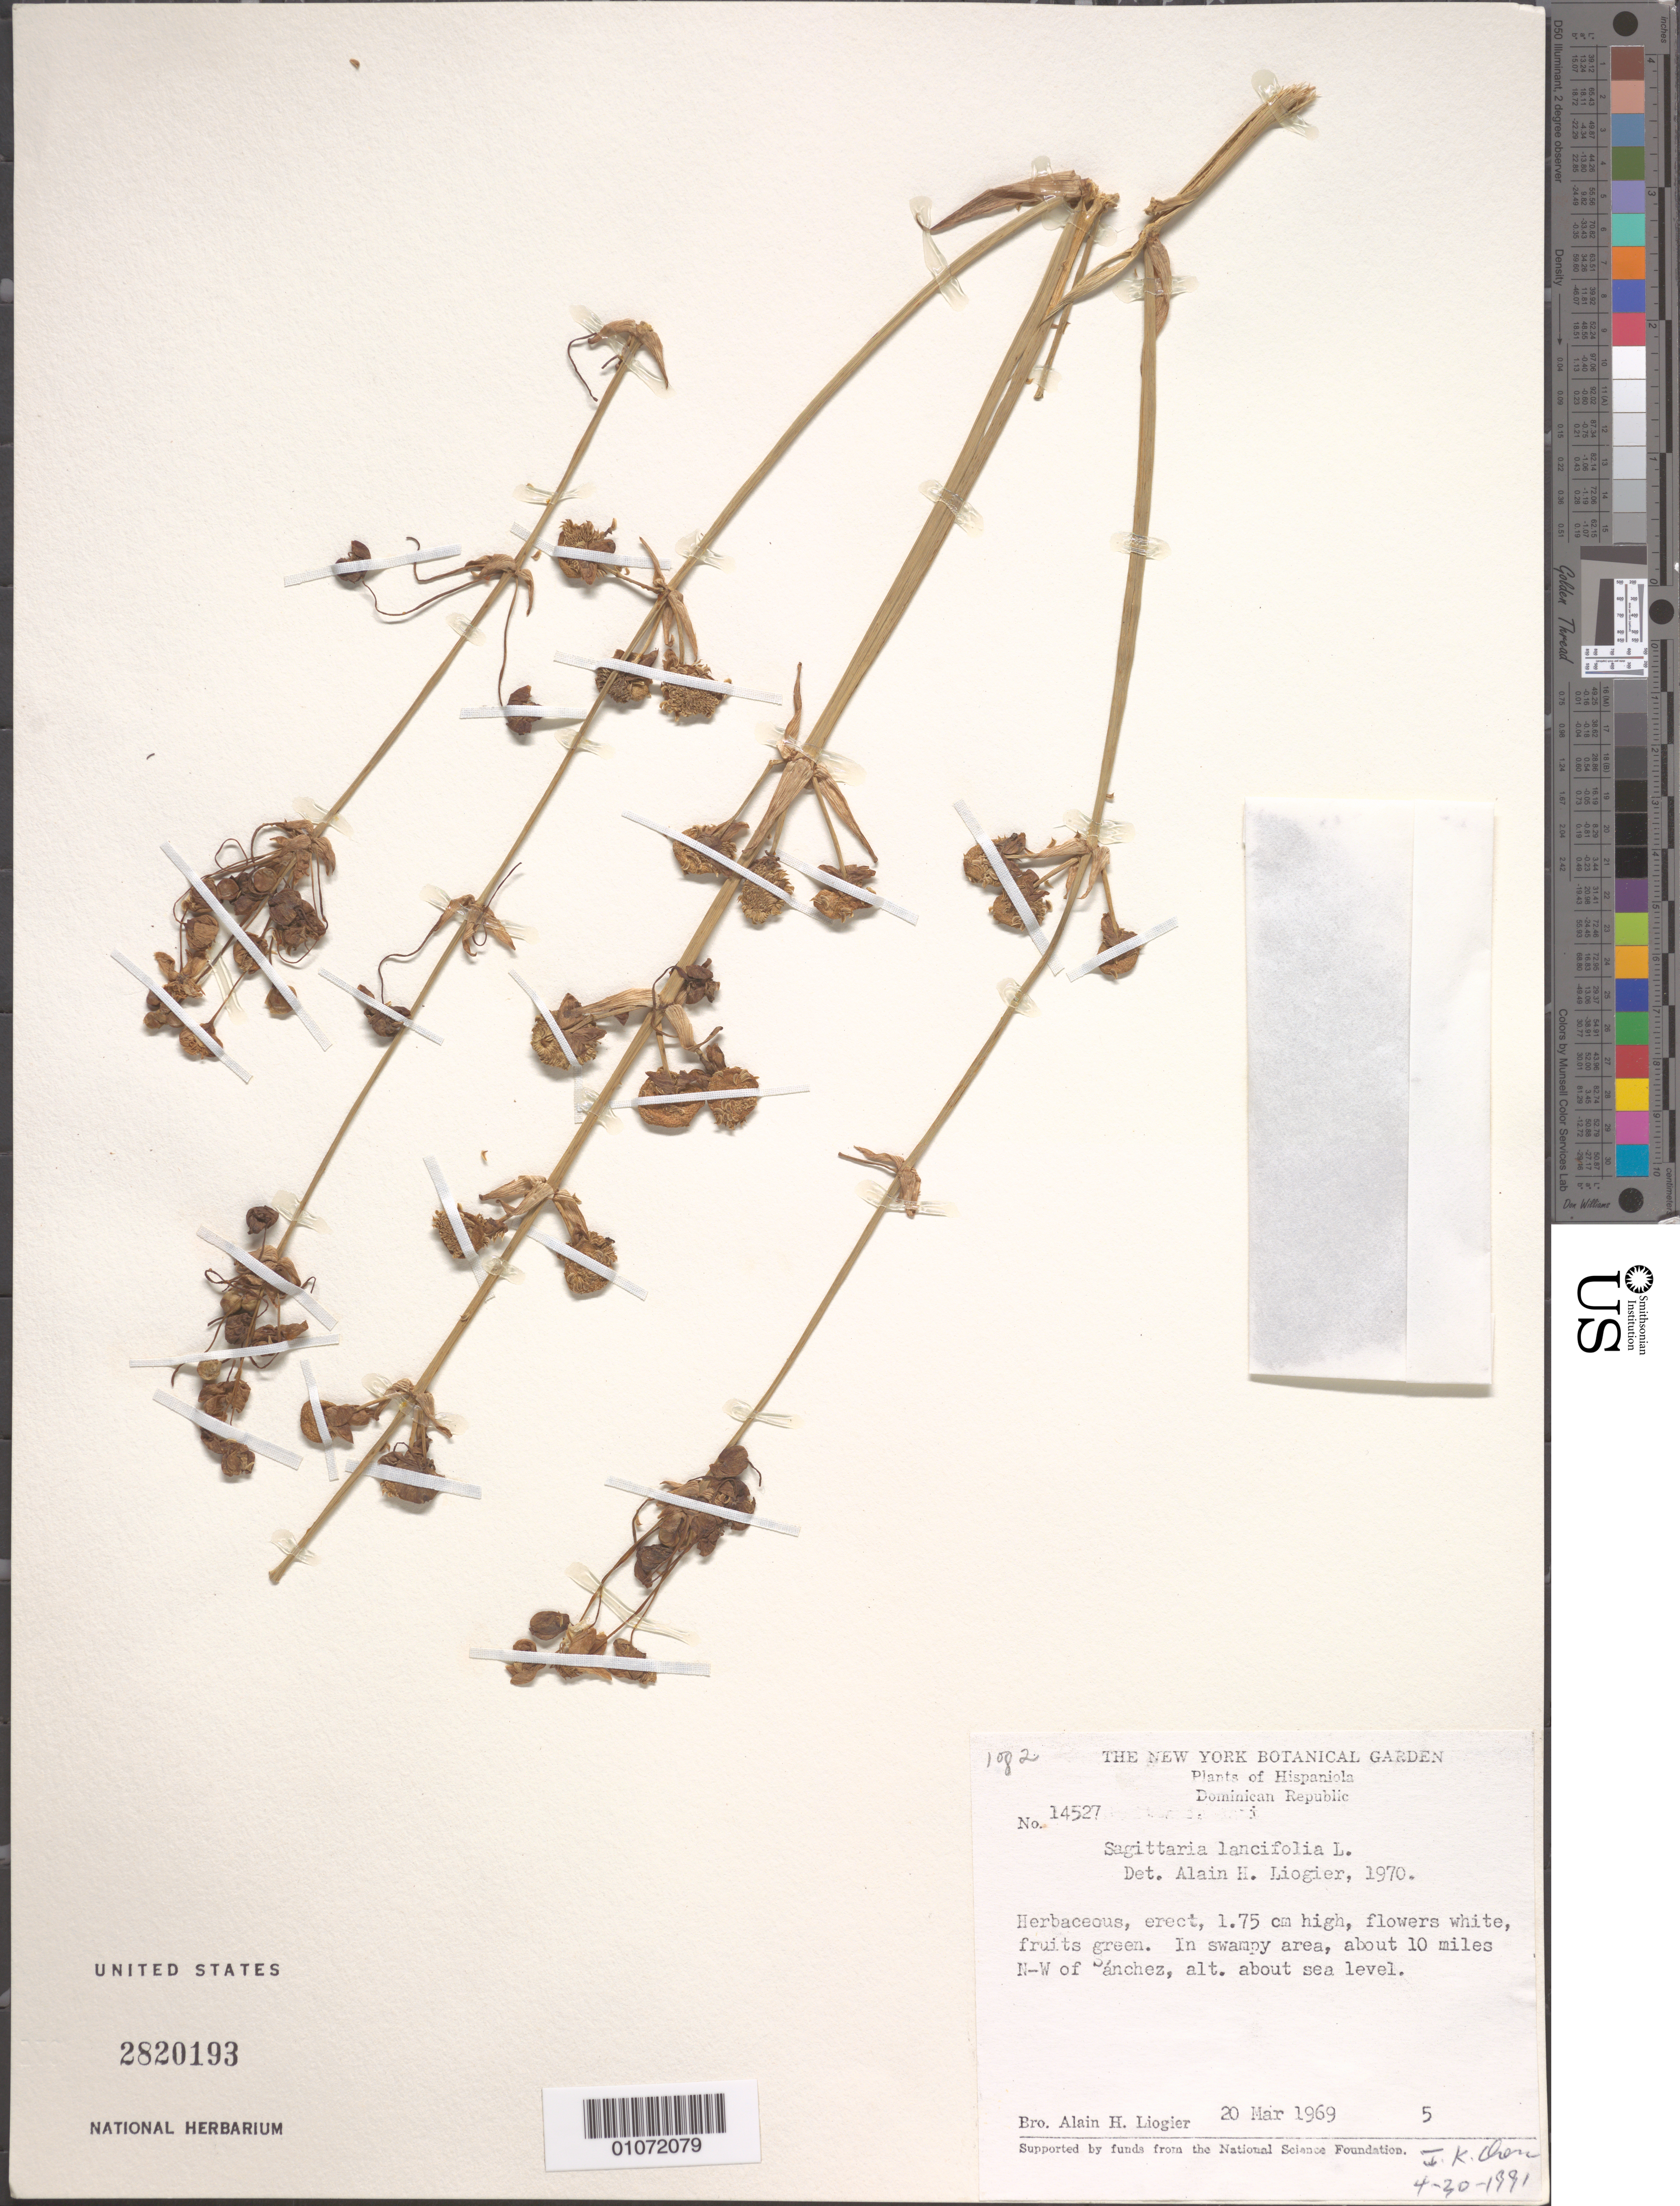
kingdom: Plantae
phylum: Tracheophyta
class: Liliopsida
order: Alismatales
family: Alismataceae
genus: Sagittaria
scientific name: Sagittaria lancifolia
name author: L.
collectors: A. H. Liogier & A. H. Liogier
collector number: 14527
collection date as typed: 20 Mar 1969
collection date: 1969-03-20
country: Dominican Republic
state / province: Sánchez Ramírez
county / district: Cotui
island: Hispaniola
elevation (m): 0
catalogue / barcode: US 2820193